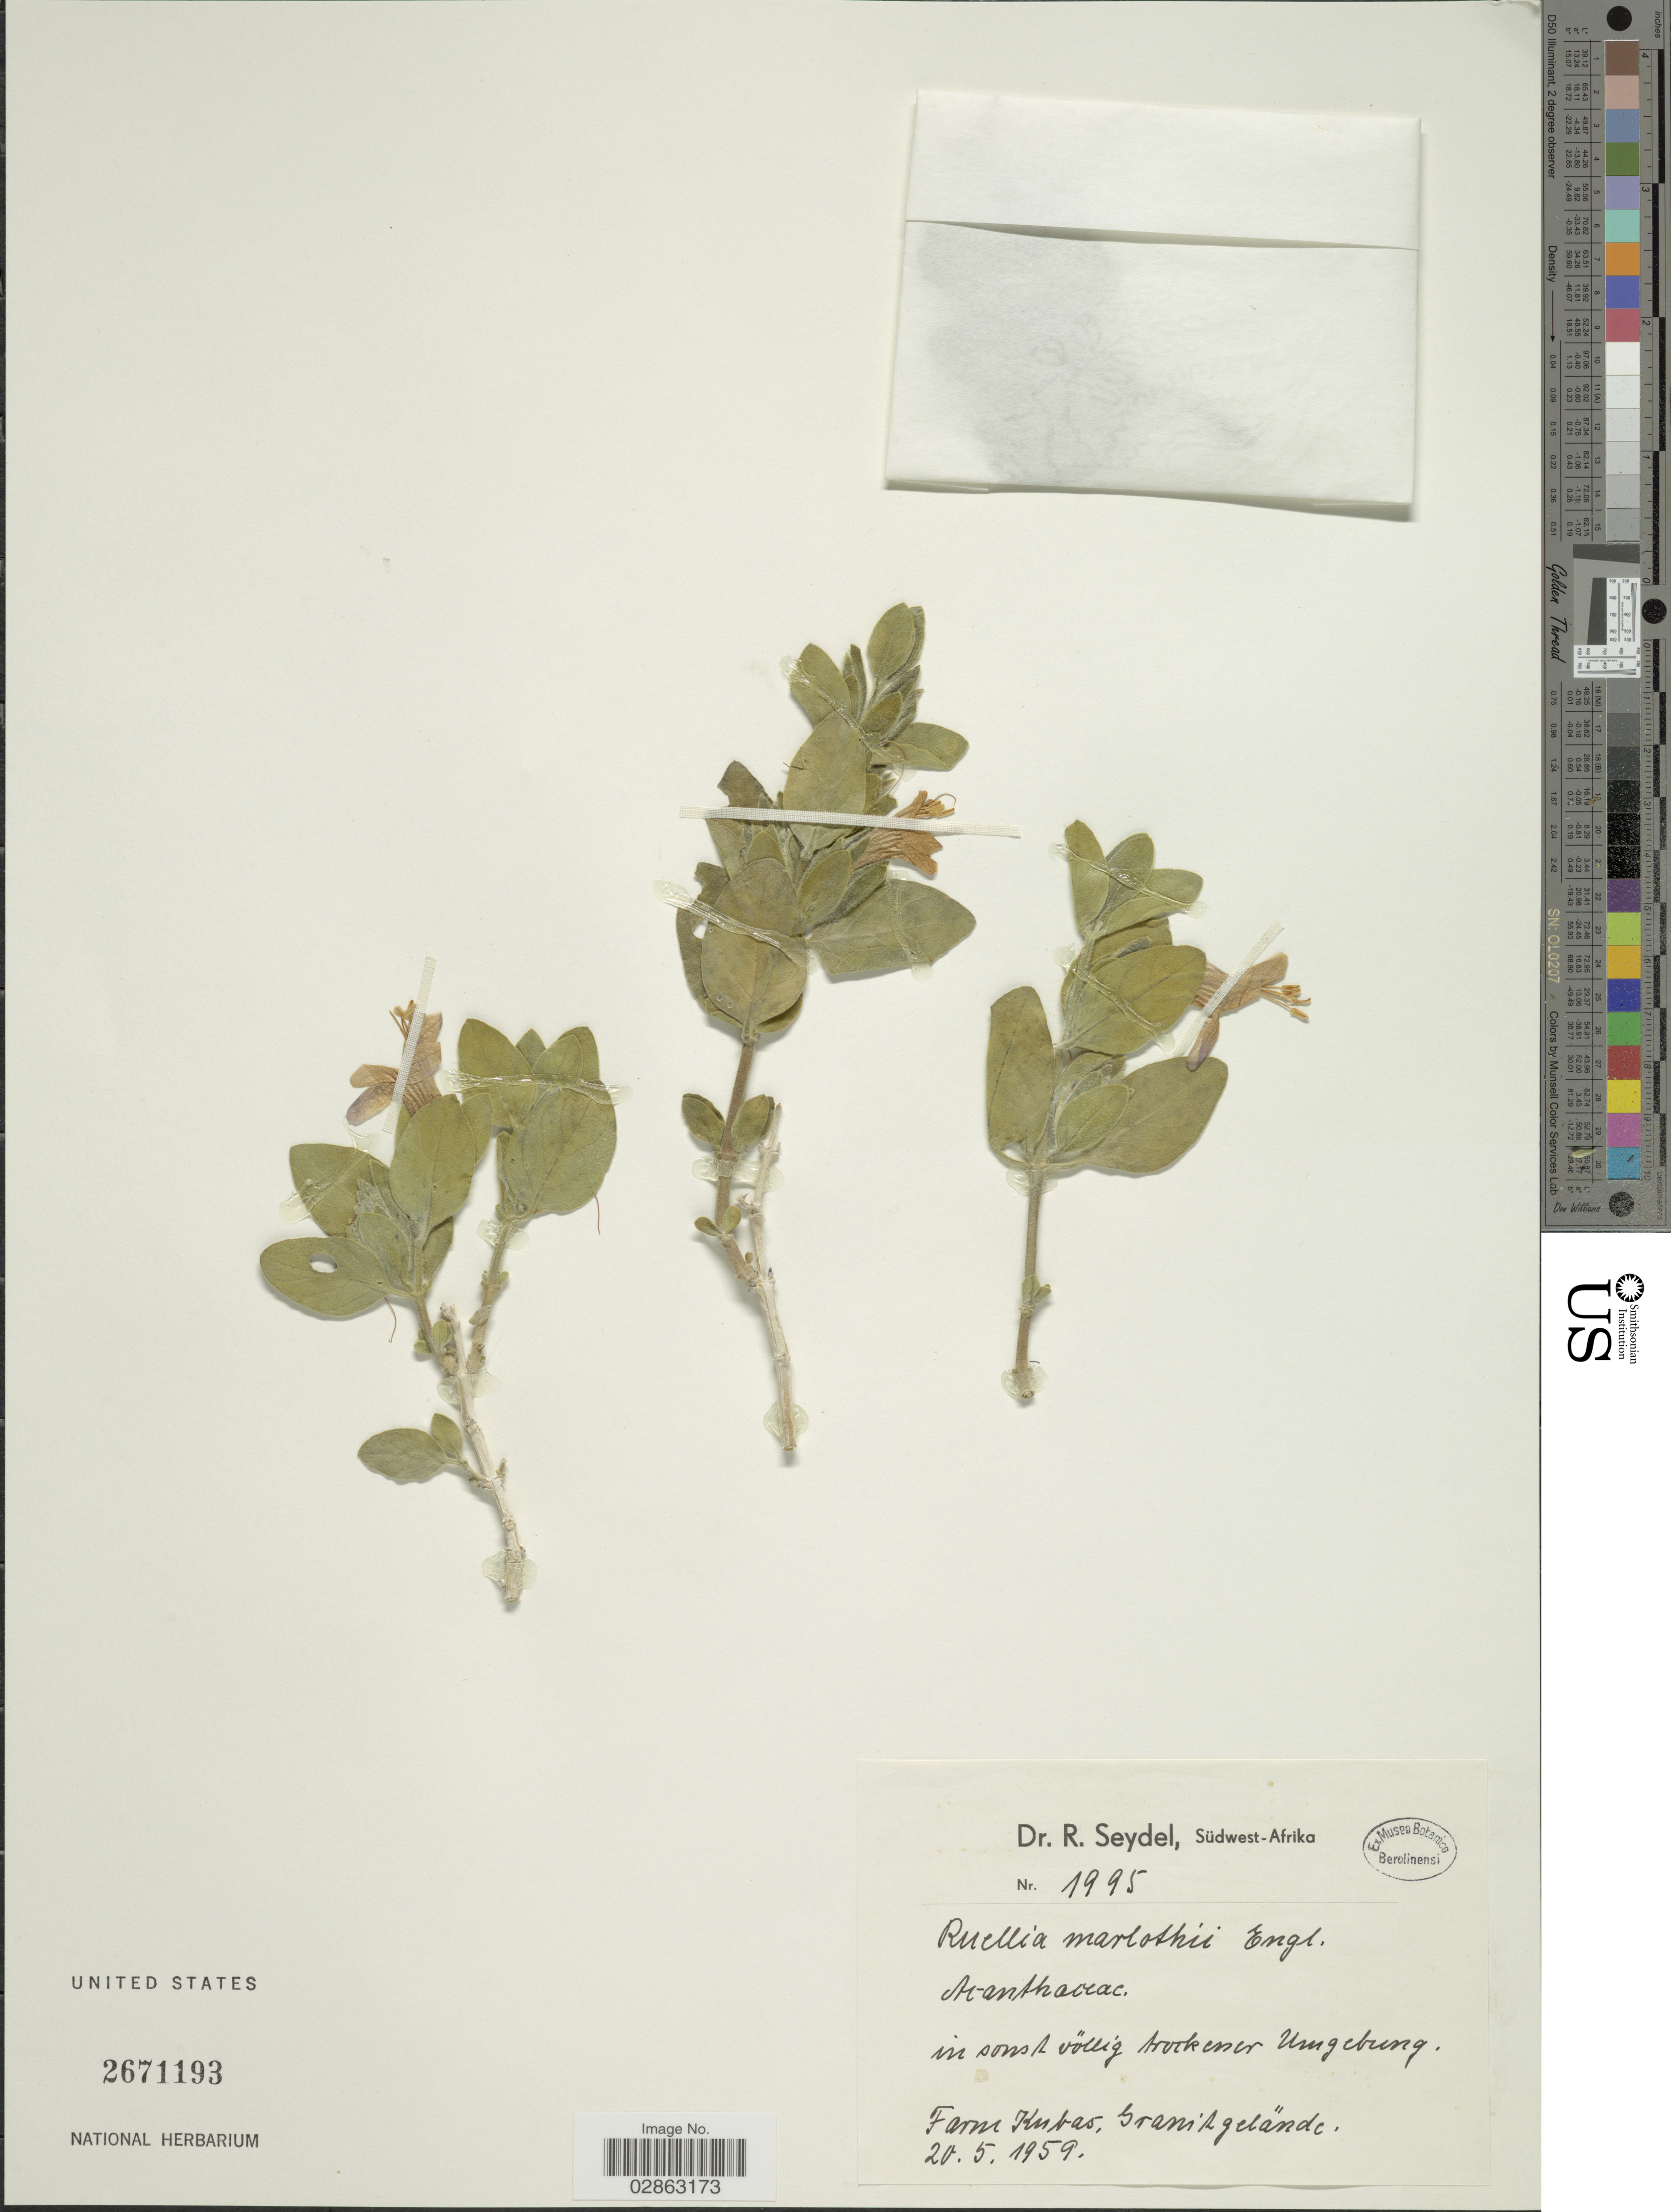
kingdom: Plantae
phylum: Tracheophyta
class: Magnoliopsida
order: Lamiales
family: Acanthaceae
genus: Ruellia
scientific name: Ruellia marlothii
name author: Engl.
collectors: R. Seydel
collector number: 1995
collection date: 1959-05-20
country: Namibia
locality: Südwest-Afrika. Farm Kubas.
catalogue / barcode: US 2671193